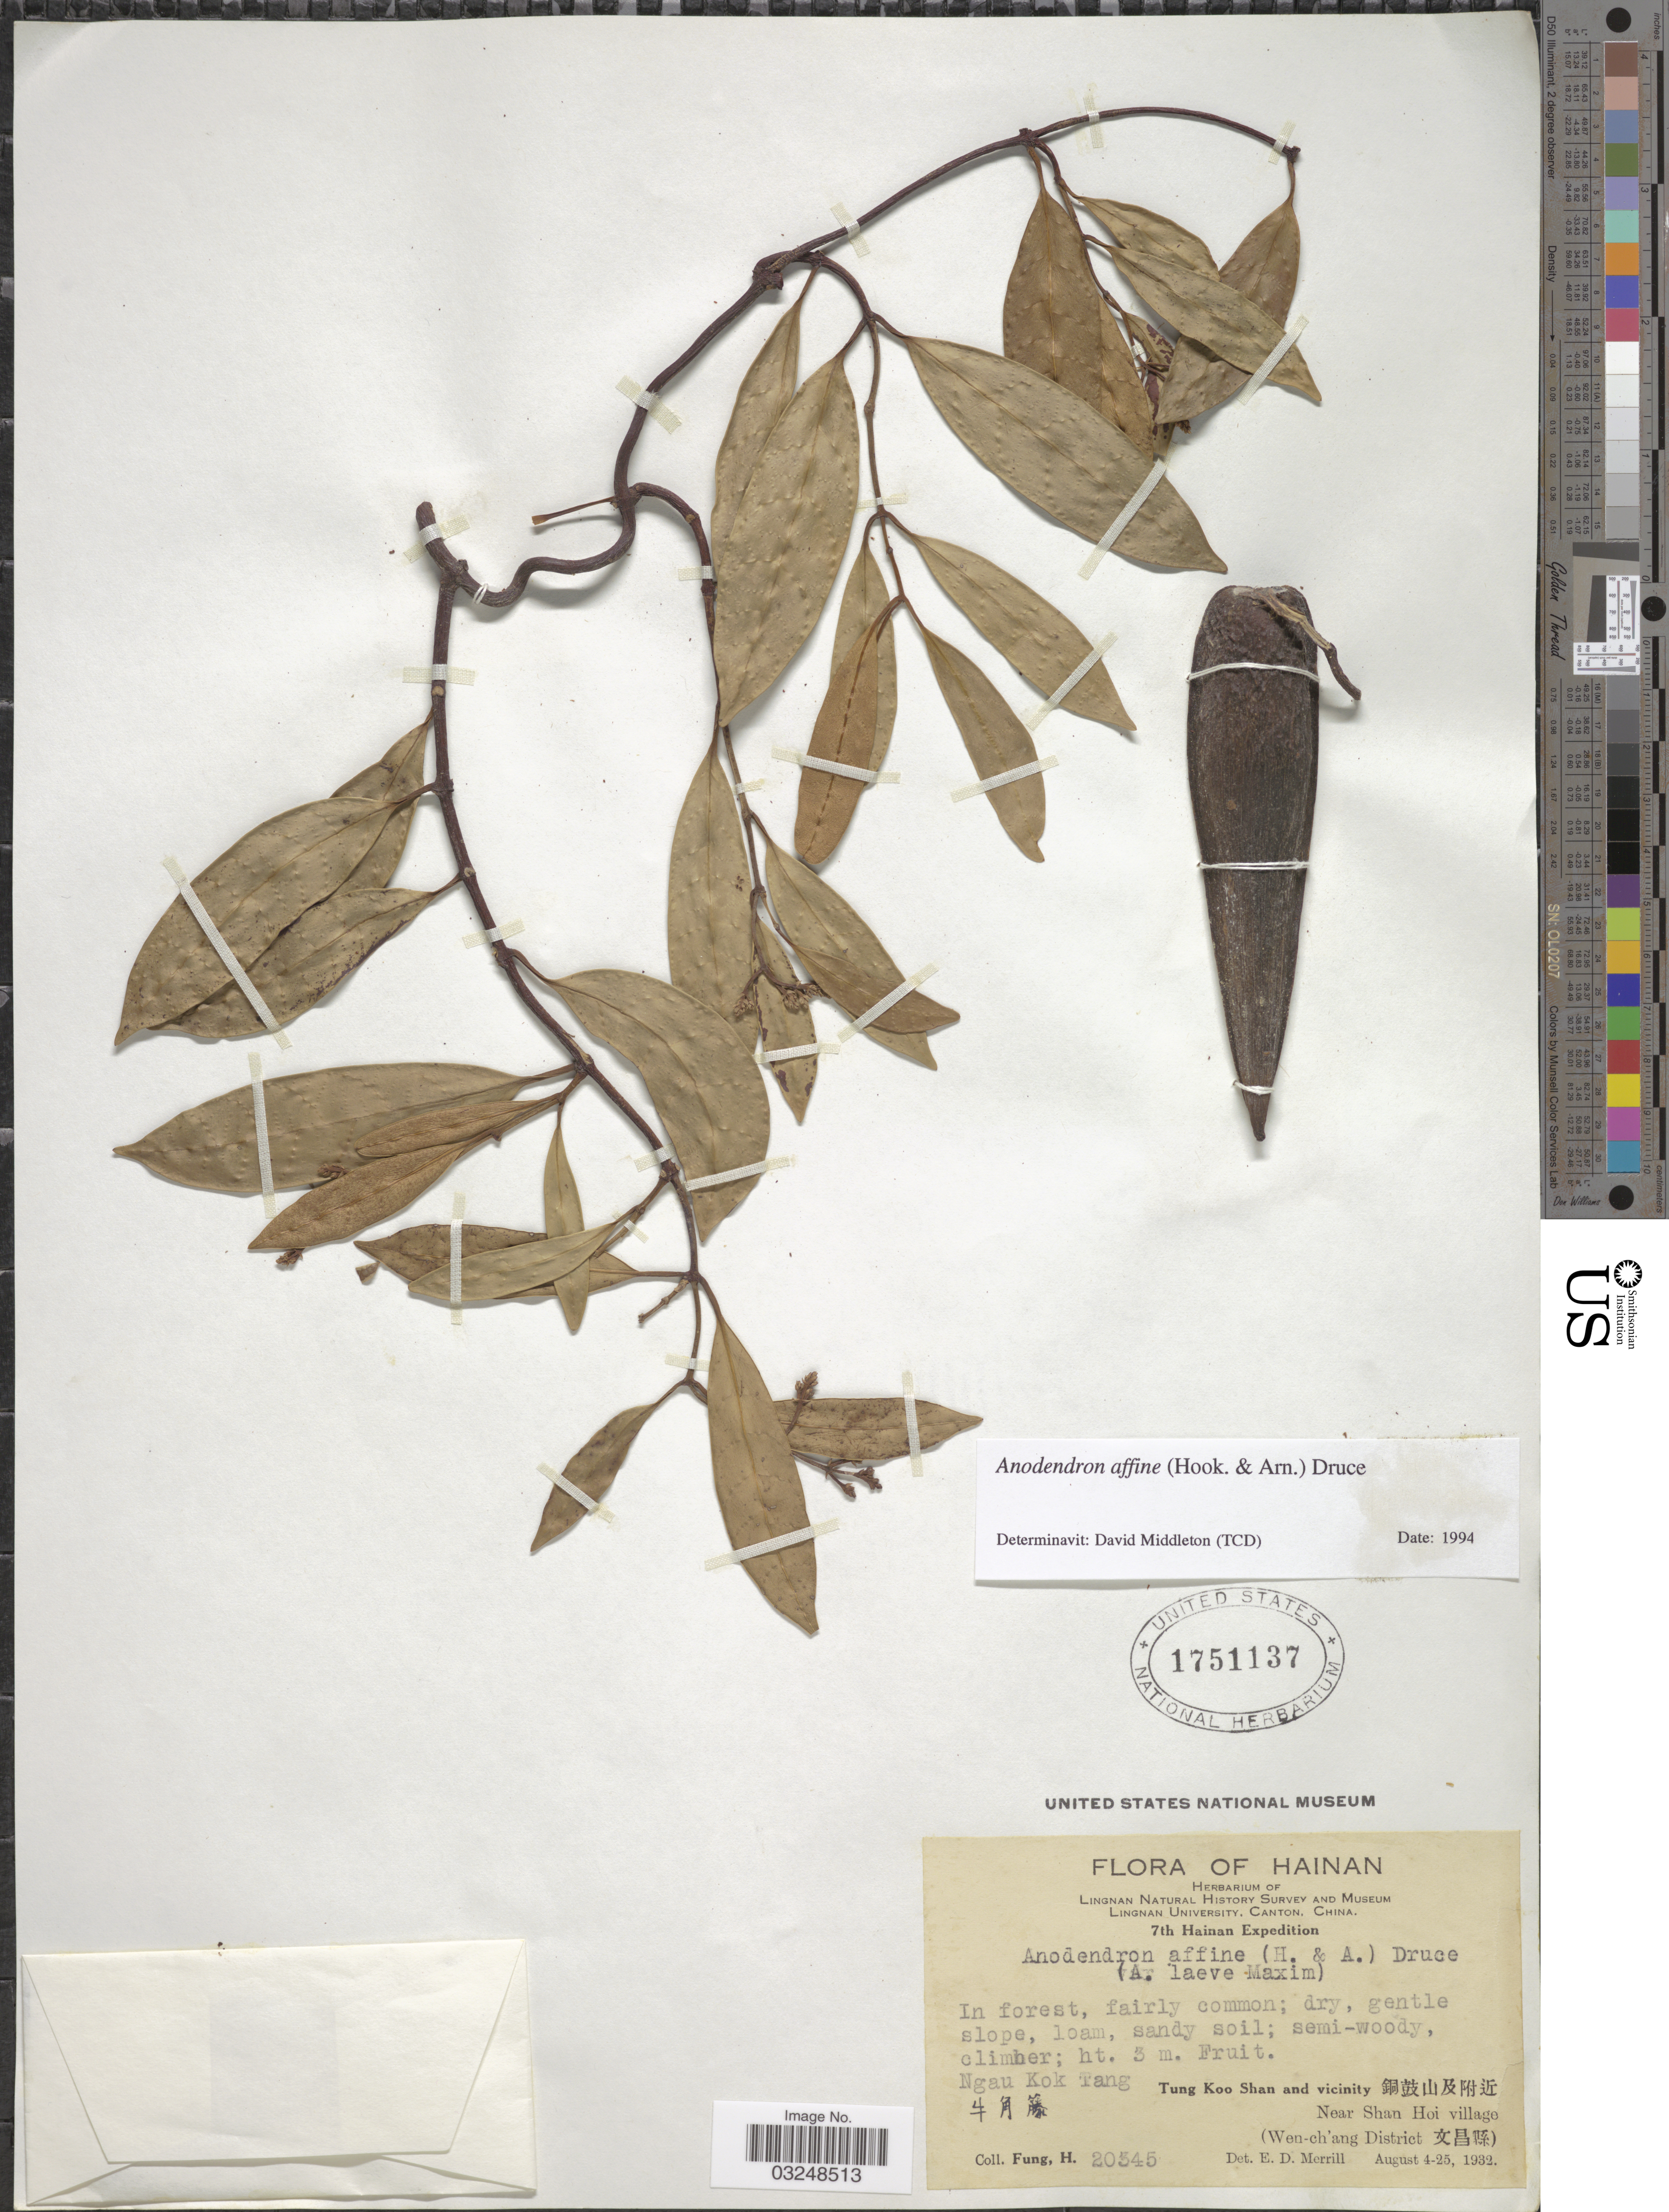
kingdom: Plantae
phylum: Tracheophyta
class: Magnoliopsida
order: Gentianales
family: Apocynaceae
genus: Anodendron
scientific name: Anodendron affine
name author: (Hook. & Arn.) Druce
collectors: H. Fung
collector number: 20345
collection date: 1932-08-04/1932-08-25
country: China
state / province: Hainan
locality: Ngau Kok Tang, Tung Koo Shan and vicinity, Near Shan Hoi village, (Wen-ch'ang District).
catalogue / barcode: US 1751137